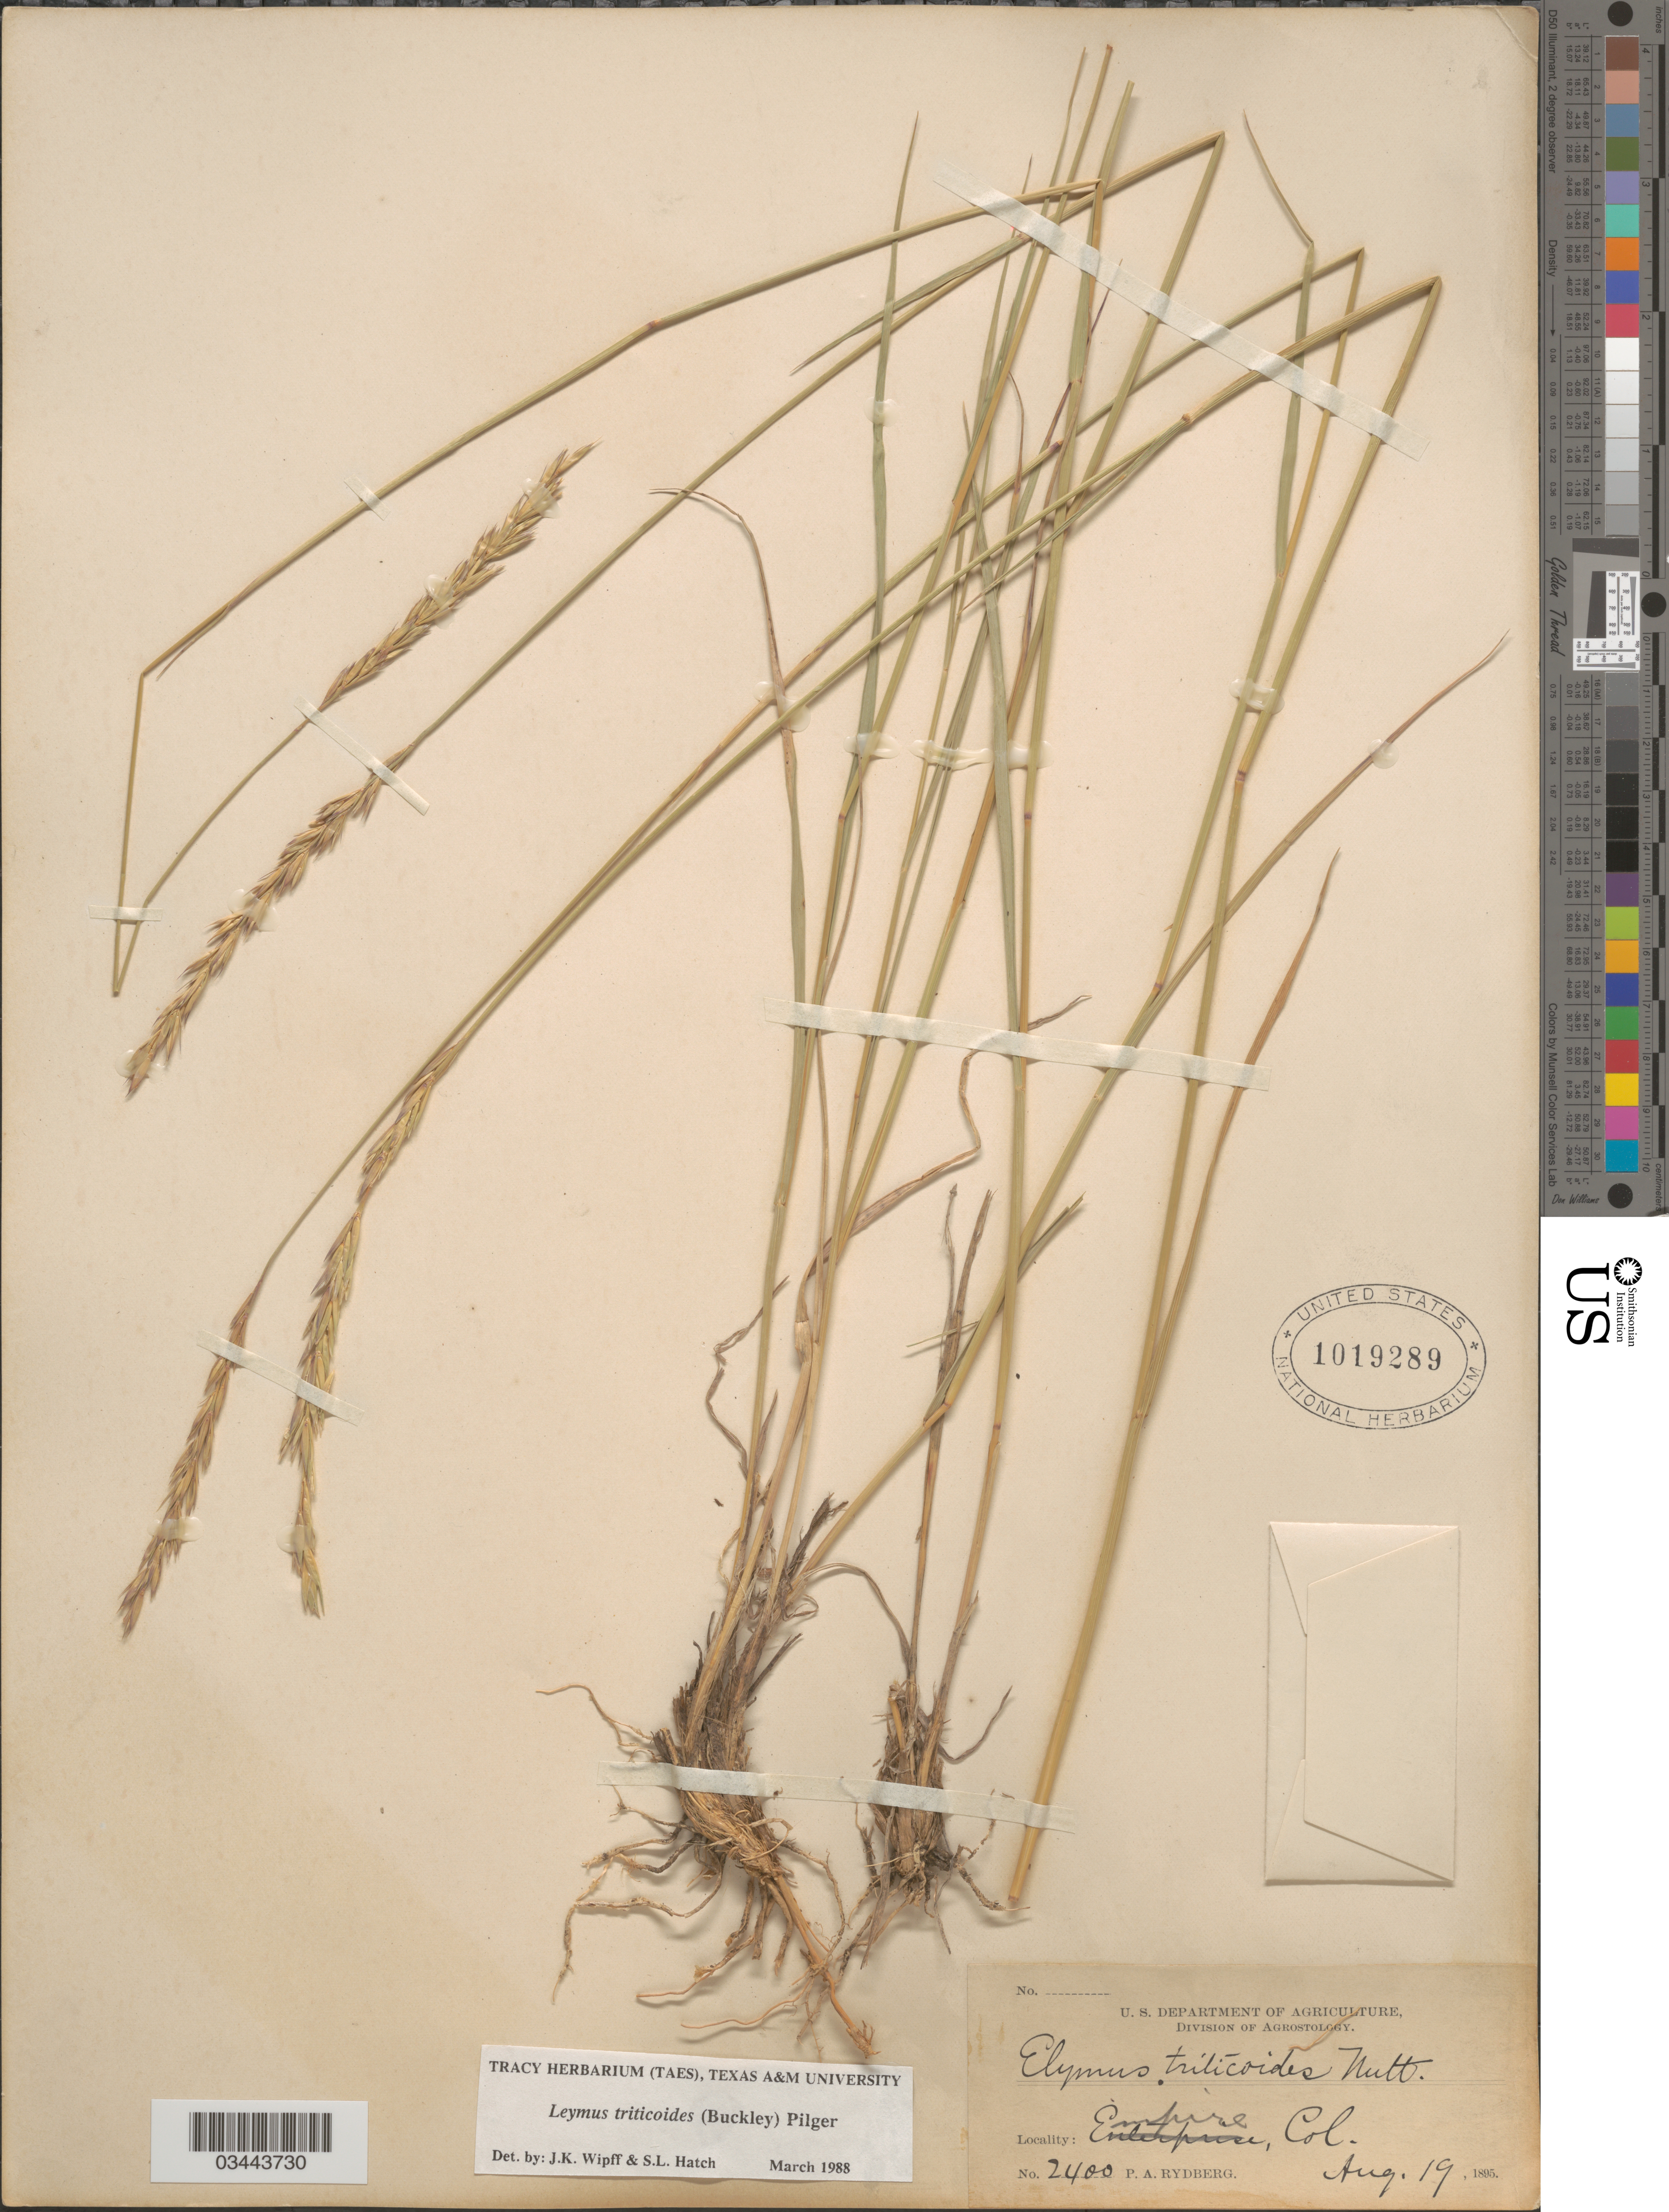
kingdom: Plantae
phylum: Tracheophyta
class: Liliopsida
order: Poales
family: Poaceae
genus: Leymus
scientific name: Leymus triticoides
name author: (Buckley) Pilg.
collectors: P. A. Rydberg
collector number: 2400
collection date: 1895-08-19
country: United States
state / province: Colorado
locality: Empire.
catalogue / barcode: US 1019289